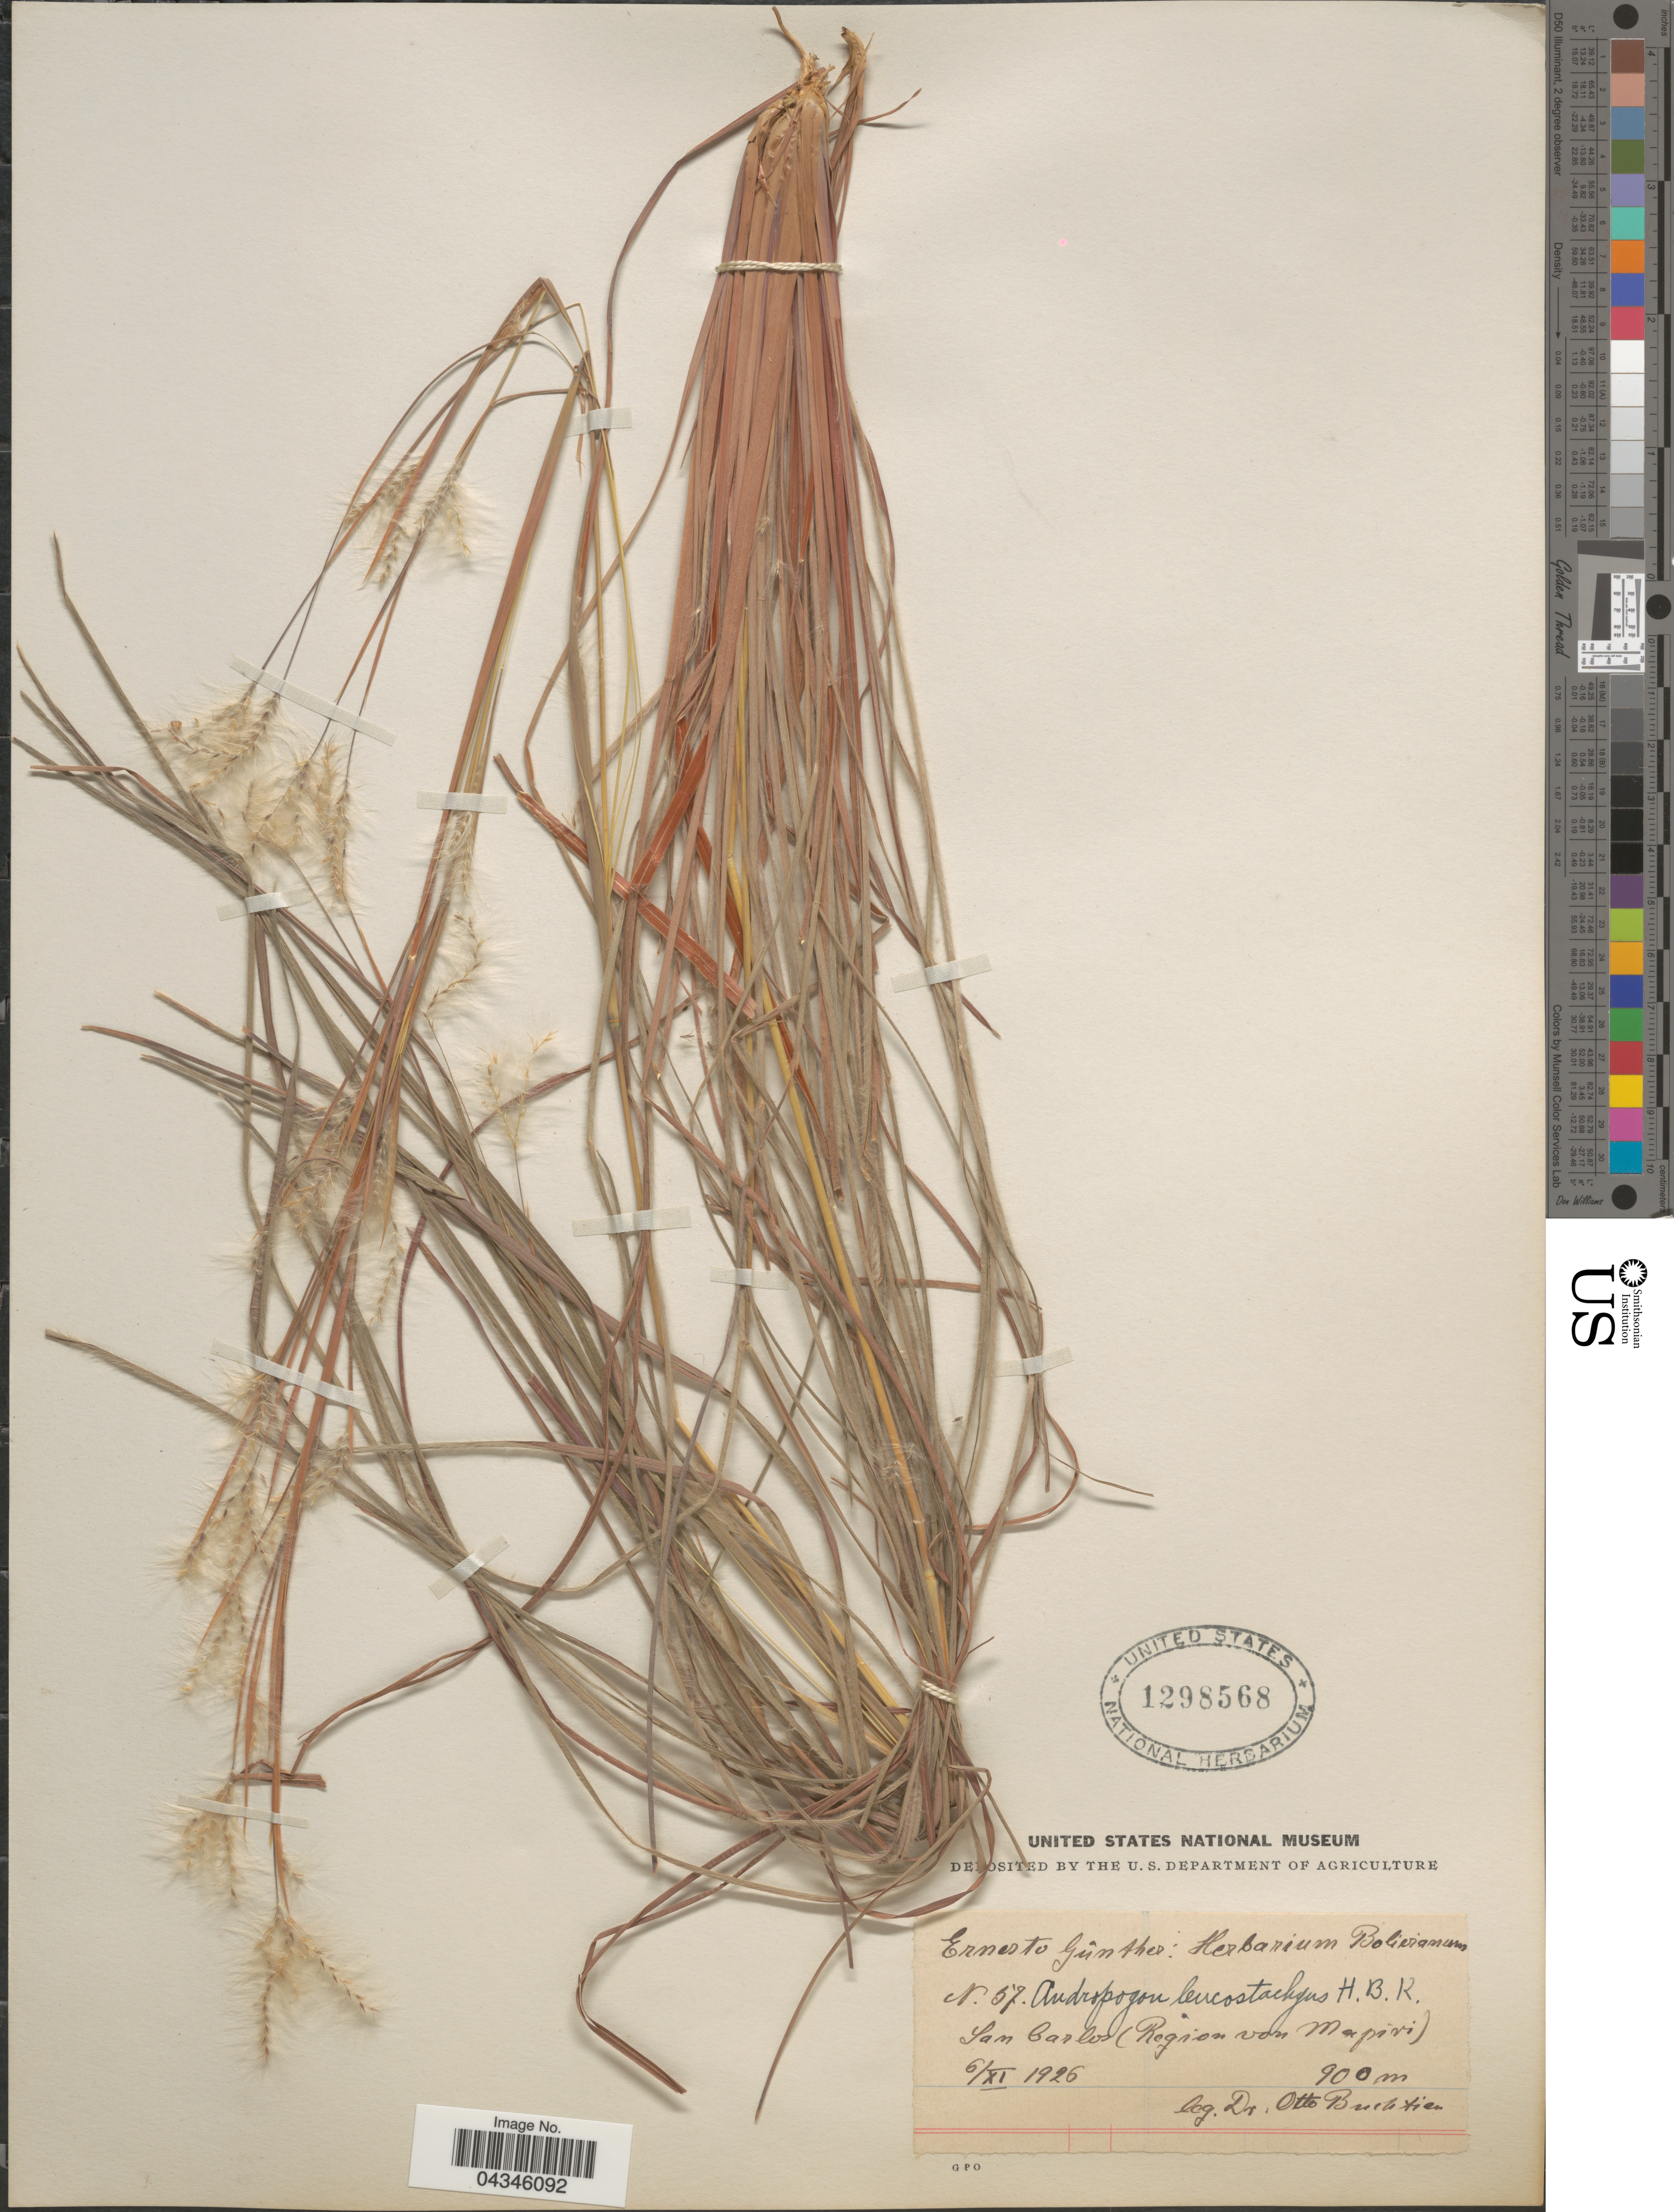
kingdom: Plantae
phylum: Tracheophyta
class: Liliopsida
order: Poales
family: Poaceae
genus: Andropogon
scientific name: Andropogon leucostachyus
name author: Kunth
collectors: O. Buchtien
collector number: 57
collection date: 1926-11-06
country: Bolivia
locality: San Carlos (Region von Mapiri).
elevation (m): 900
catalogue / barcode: US 1298568